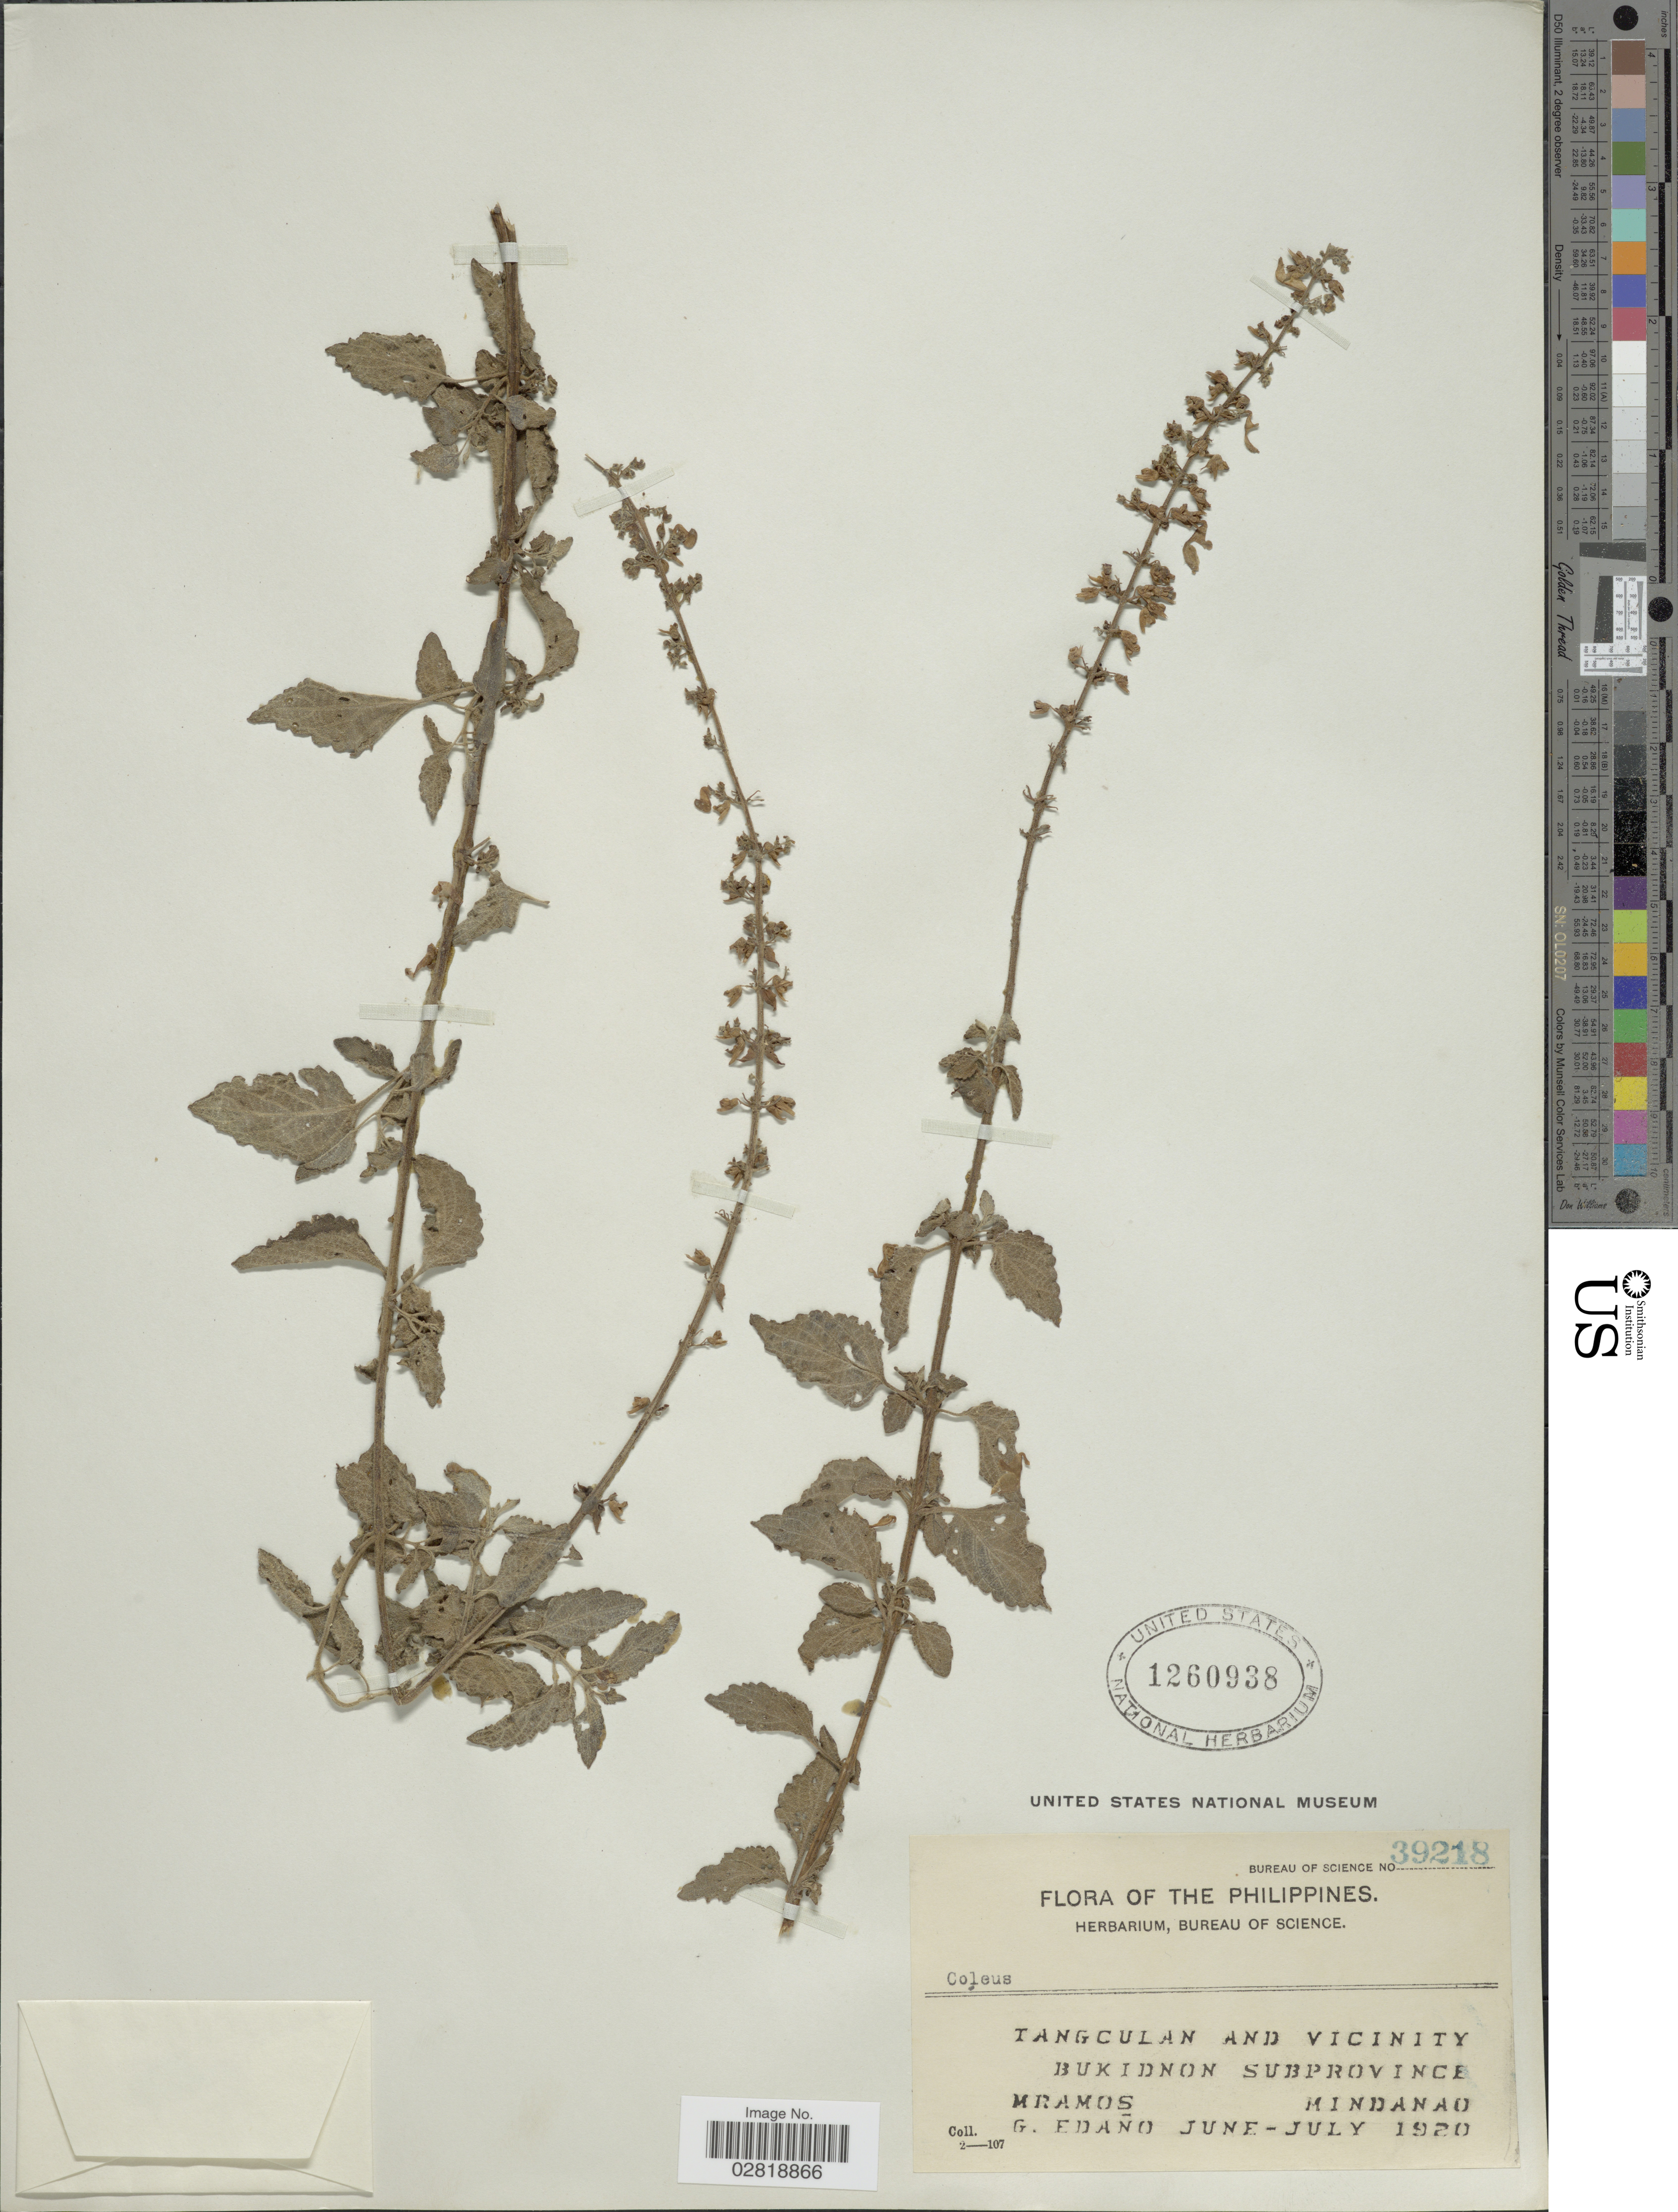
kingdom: Plantae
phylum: Tracheophyta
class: Magnoliopsida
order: Lamiales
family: Lamiaceae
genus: Plectranthus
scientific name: Plectranthus sp.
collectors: G. Edaño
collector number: Bureau of Science 39218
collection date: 1920-06/1920-07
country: Philippines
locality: Tangculan and vicinity. Bukidnon Subprovince. Mindanao.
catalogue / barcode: US 1260938